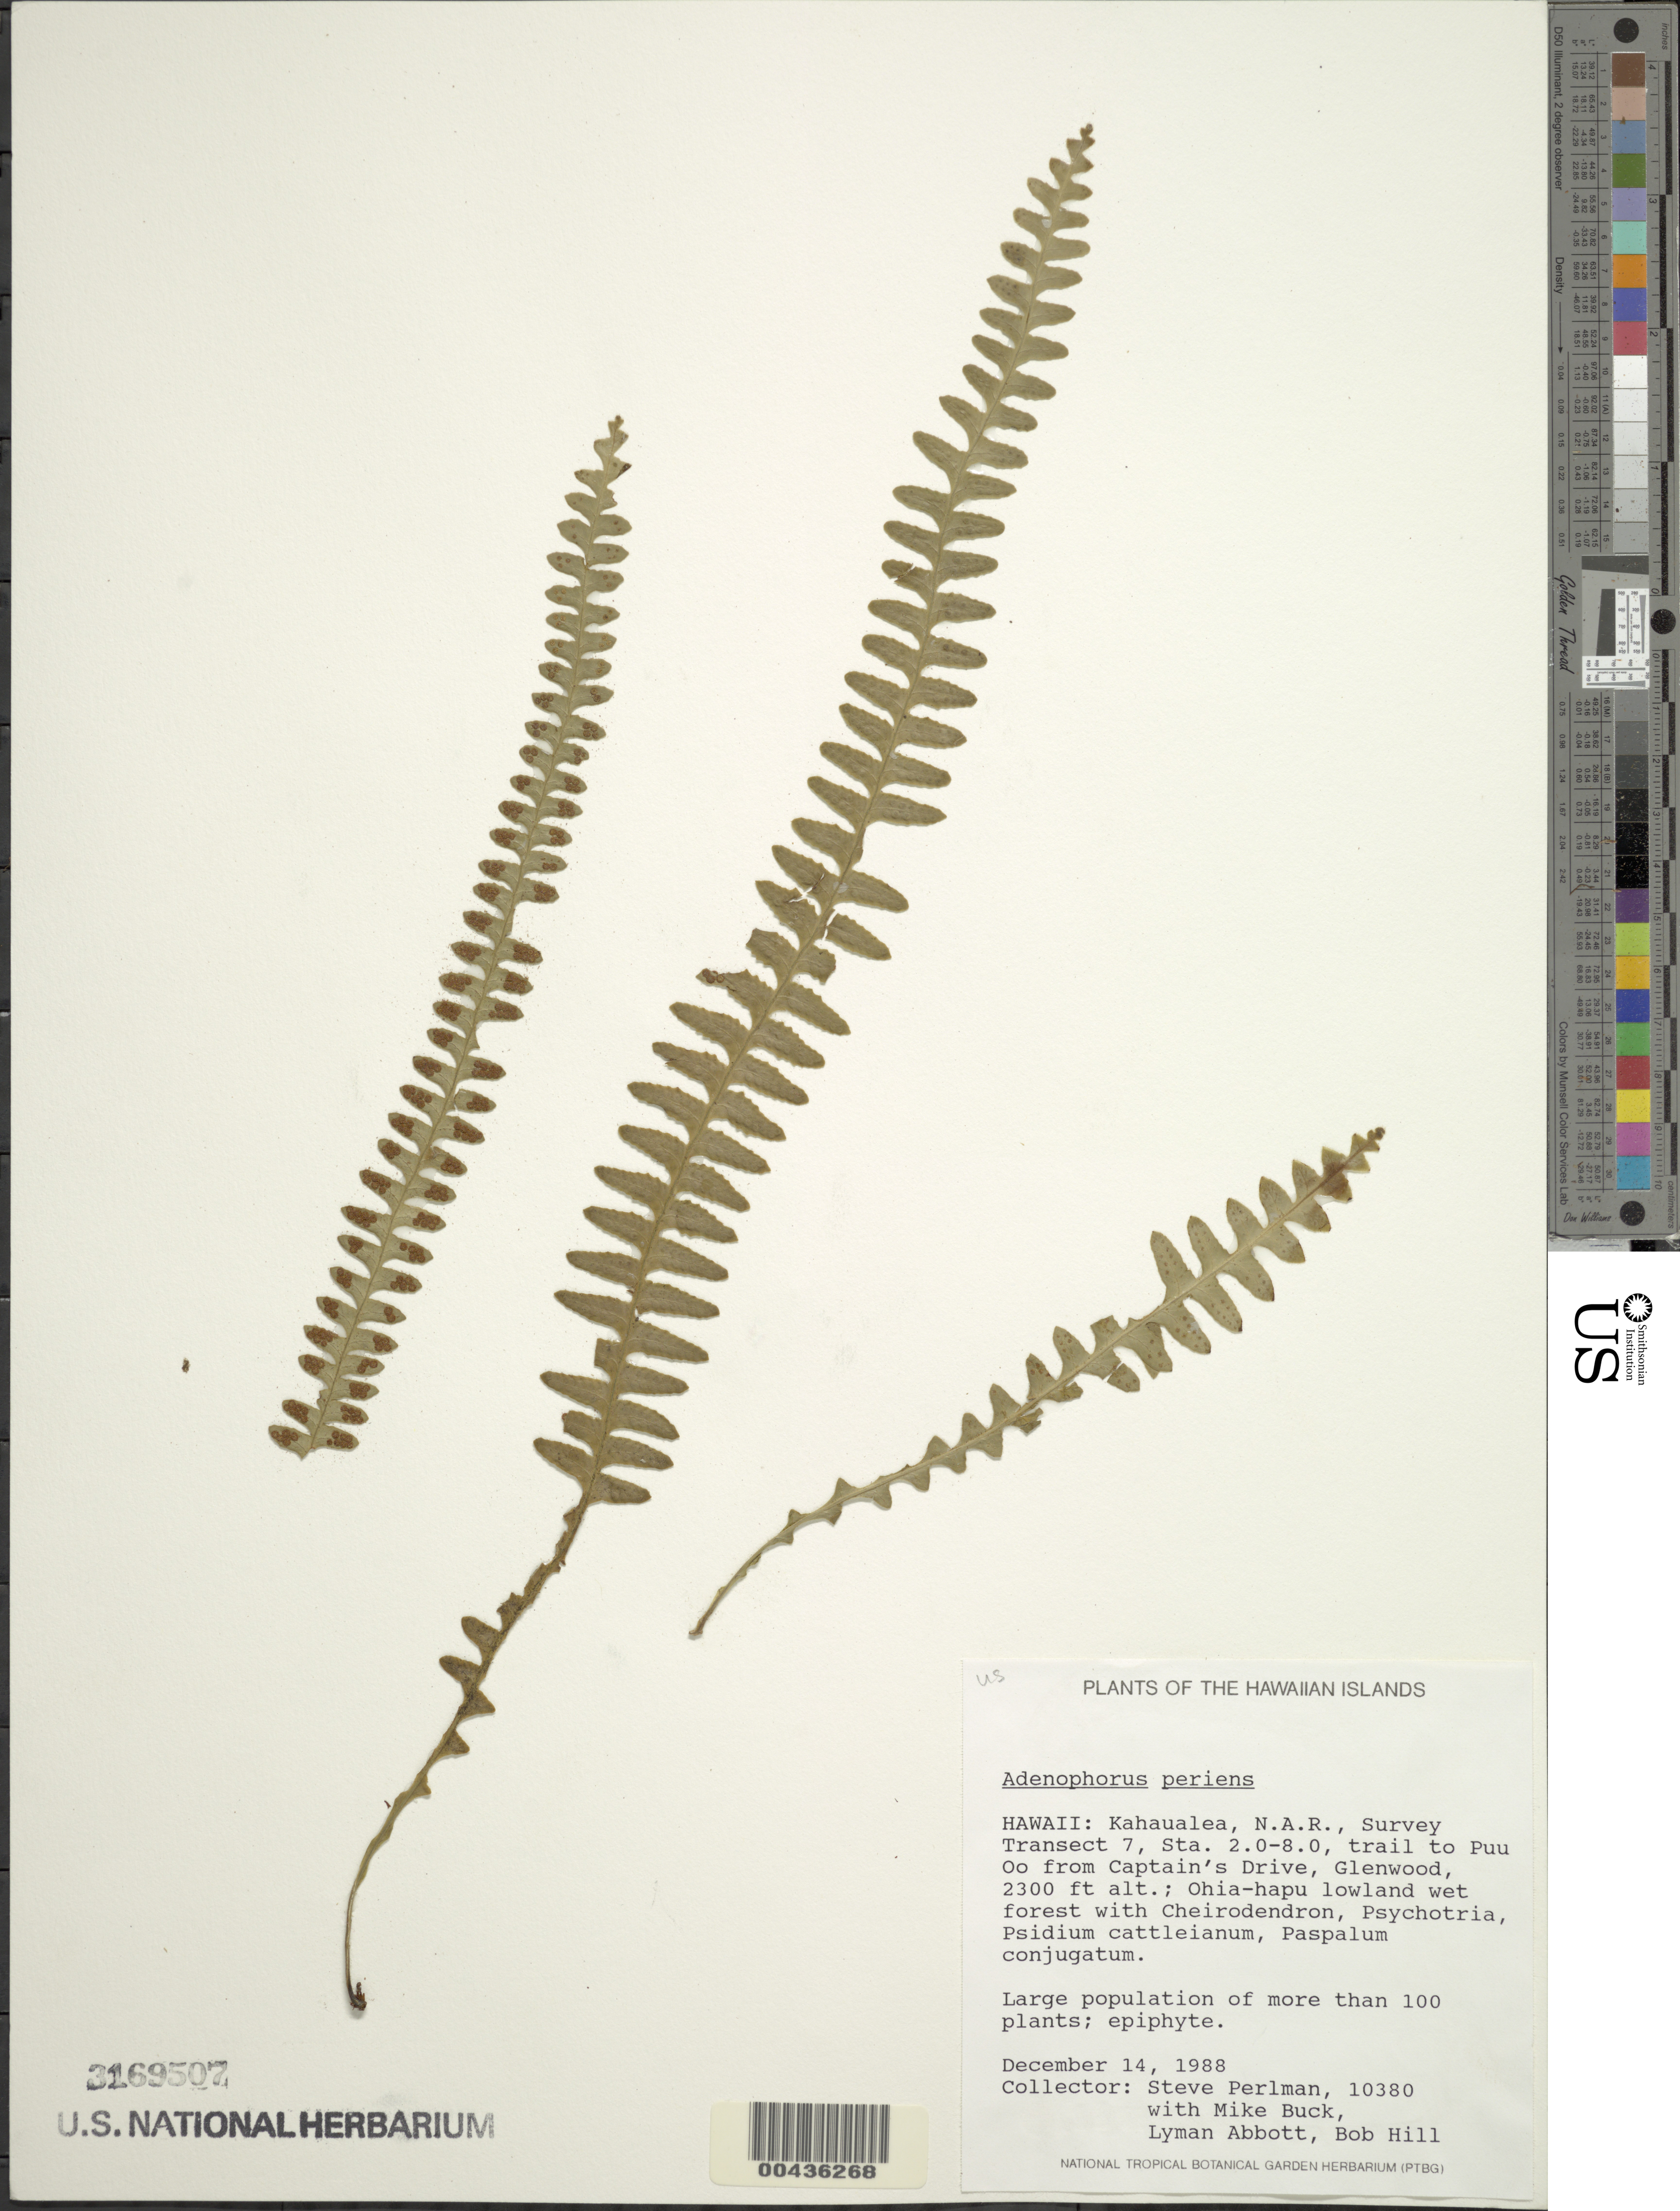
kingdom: Plantae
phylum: Tracheophyta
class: Polypodiopsida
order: Polypodiales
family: Polypodiaceae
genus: Adenophorus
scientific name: Adenophorus periens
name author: L.E. Bishop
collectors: S. P. Perlman, M. Buck, L. Abbott & B. Hill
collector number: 10380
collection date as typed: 14 Dec 1988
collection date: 1988-12-14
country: United States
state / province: Hawaii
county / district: Hawaii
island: Hawaii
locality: Kahaualea, N.A.R., Survey Transect 7, Sta. 2.0-8.0, trail to Puu Oo from Captain's Dr., Glenwood, Ohia-hapu lowland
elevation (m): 701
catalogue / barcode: US 3169507